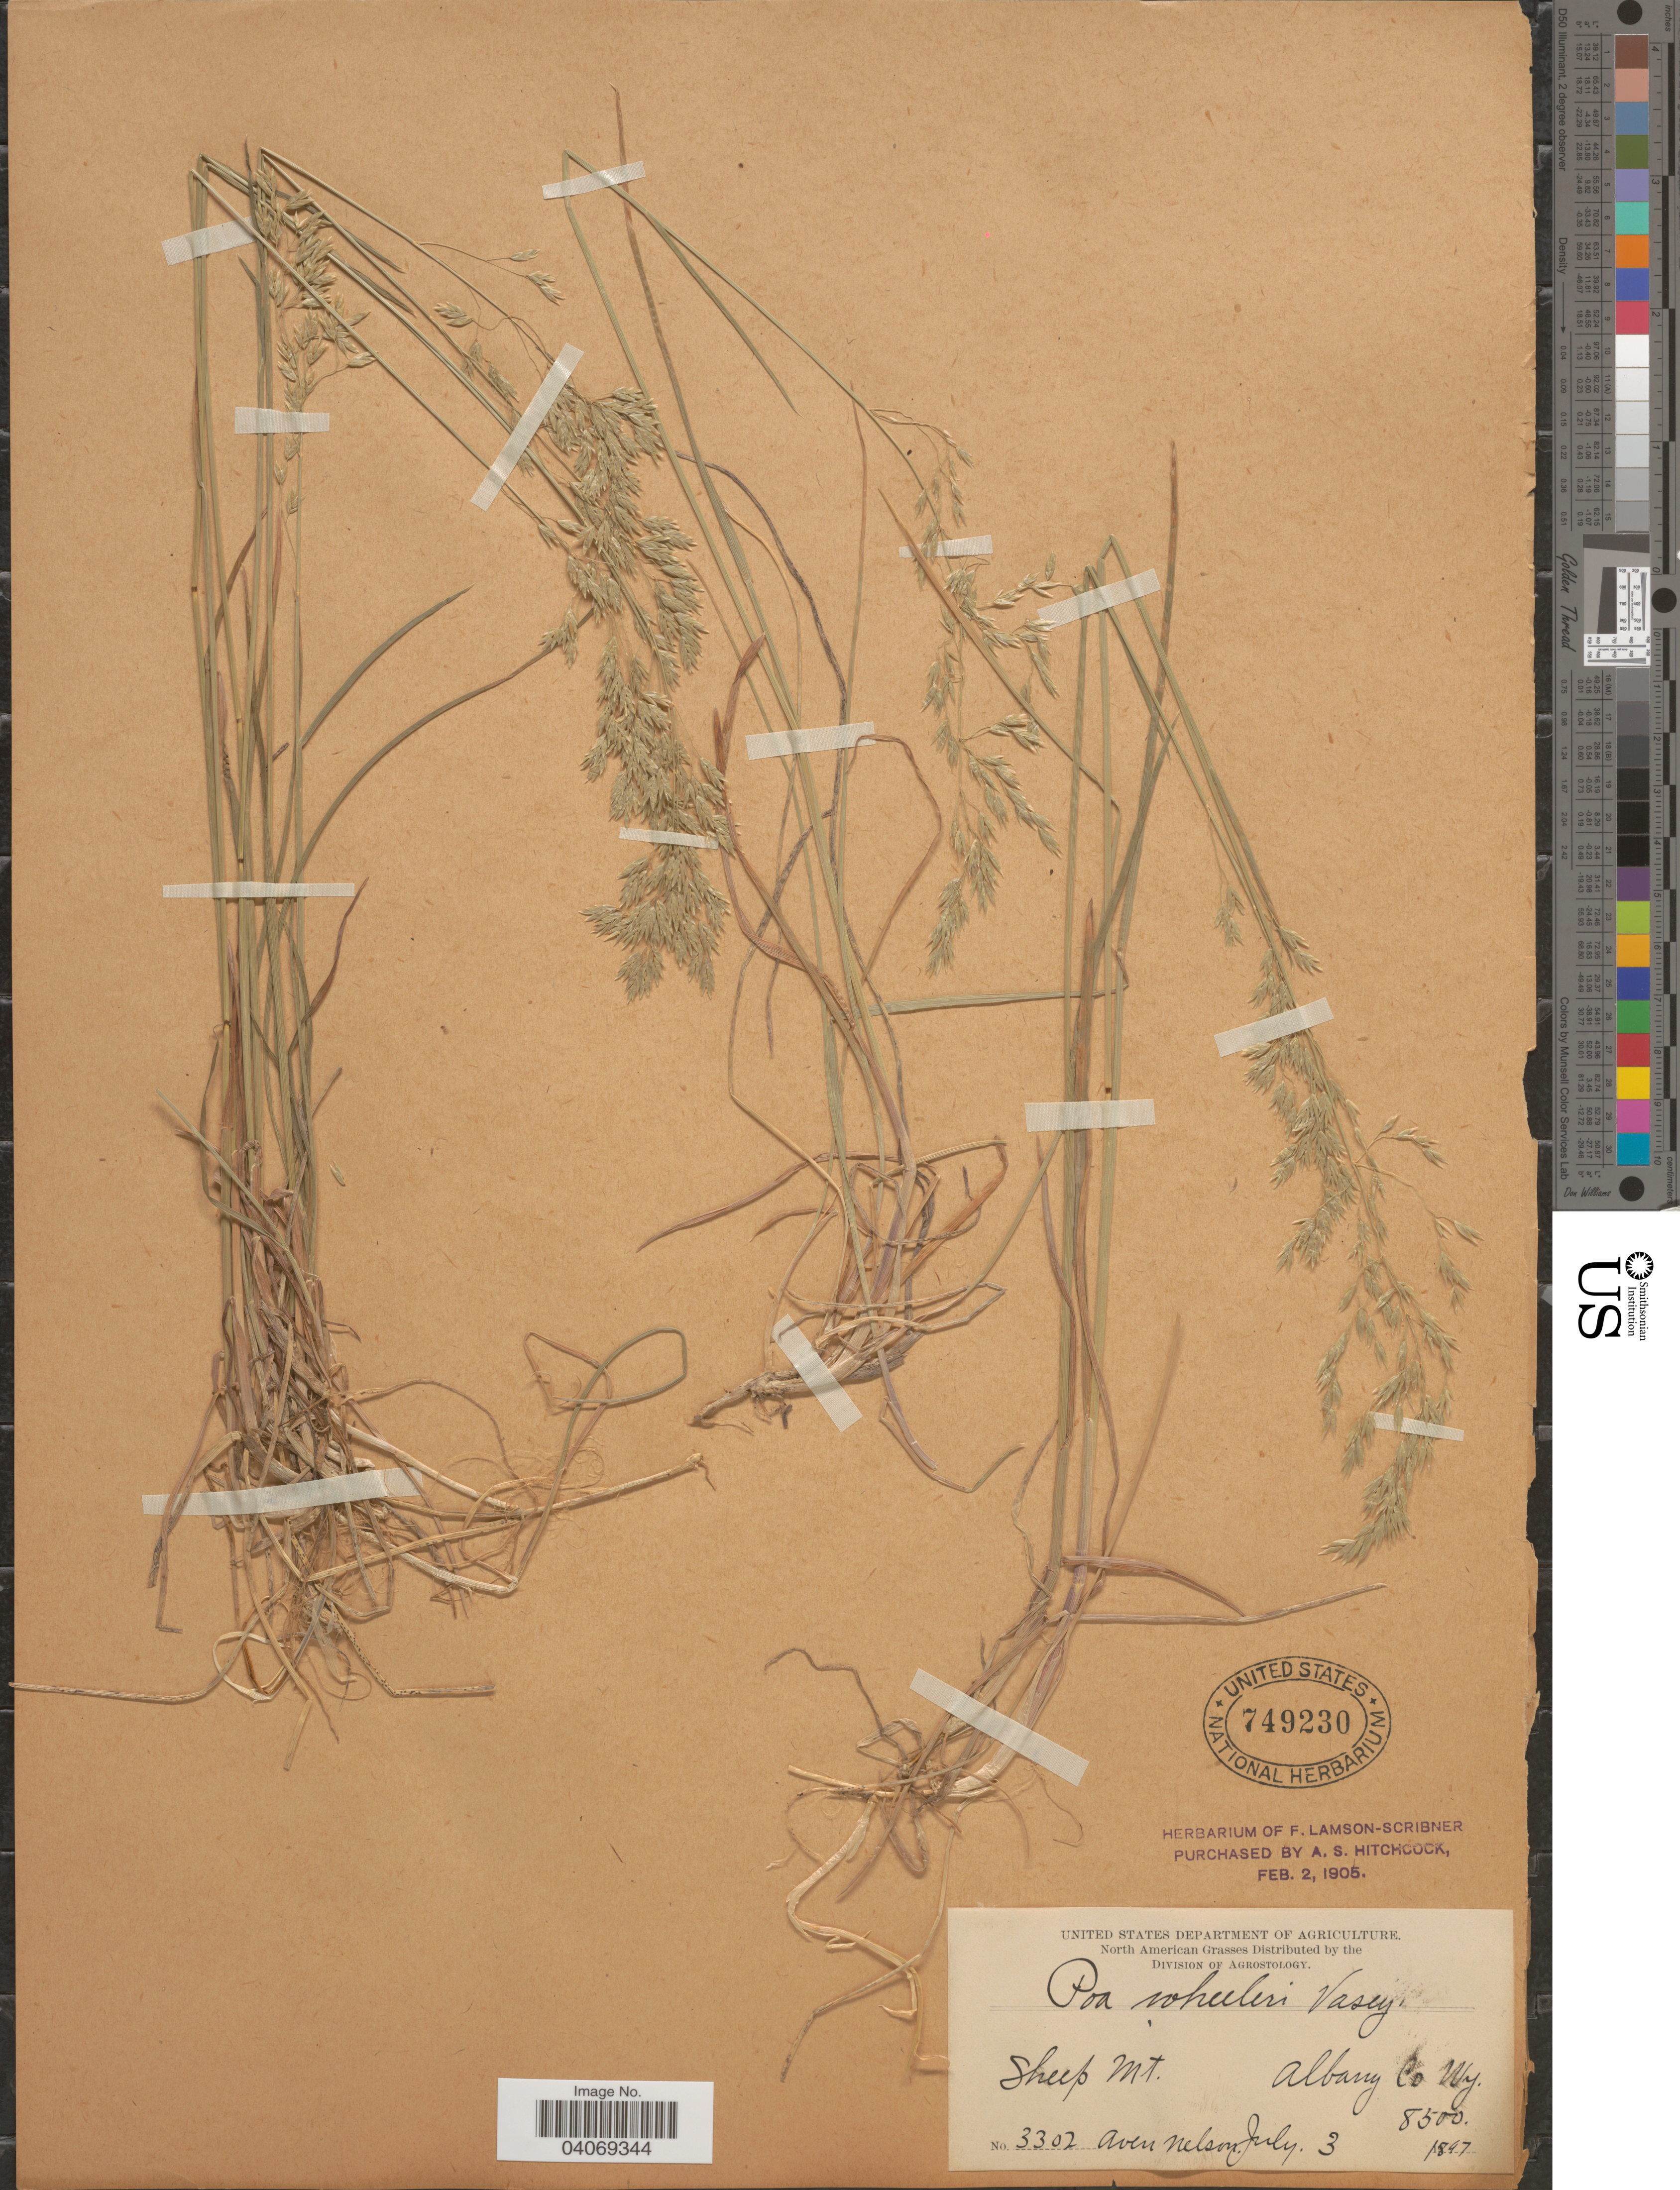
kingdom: Plantae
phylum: Tracheophyta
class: Liliopsida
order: Poales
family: Poaceae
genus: Poa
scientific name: Poa wheeleri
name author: Vasey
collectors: A. Nelson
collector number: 3302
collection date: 1897-07-03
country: United States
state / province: Wyoming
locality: Sheep Mt. Albany Co.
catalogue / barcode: US 749230